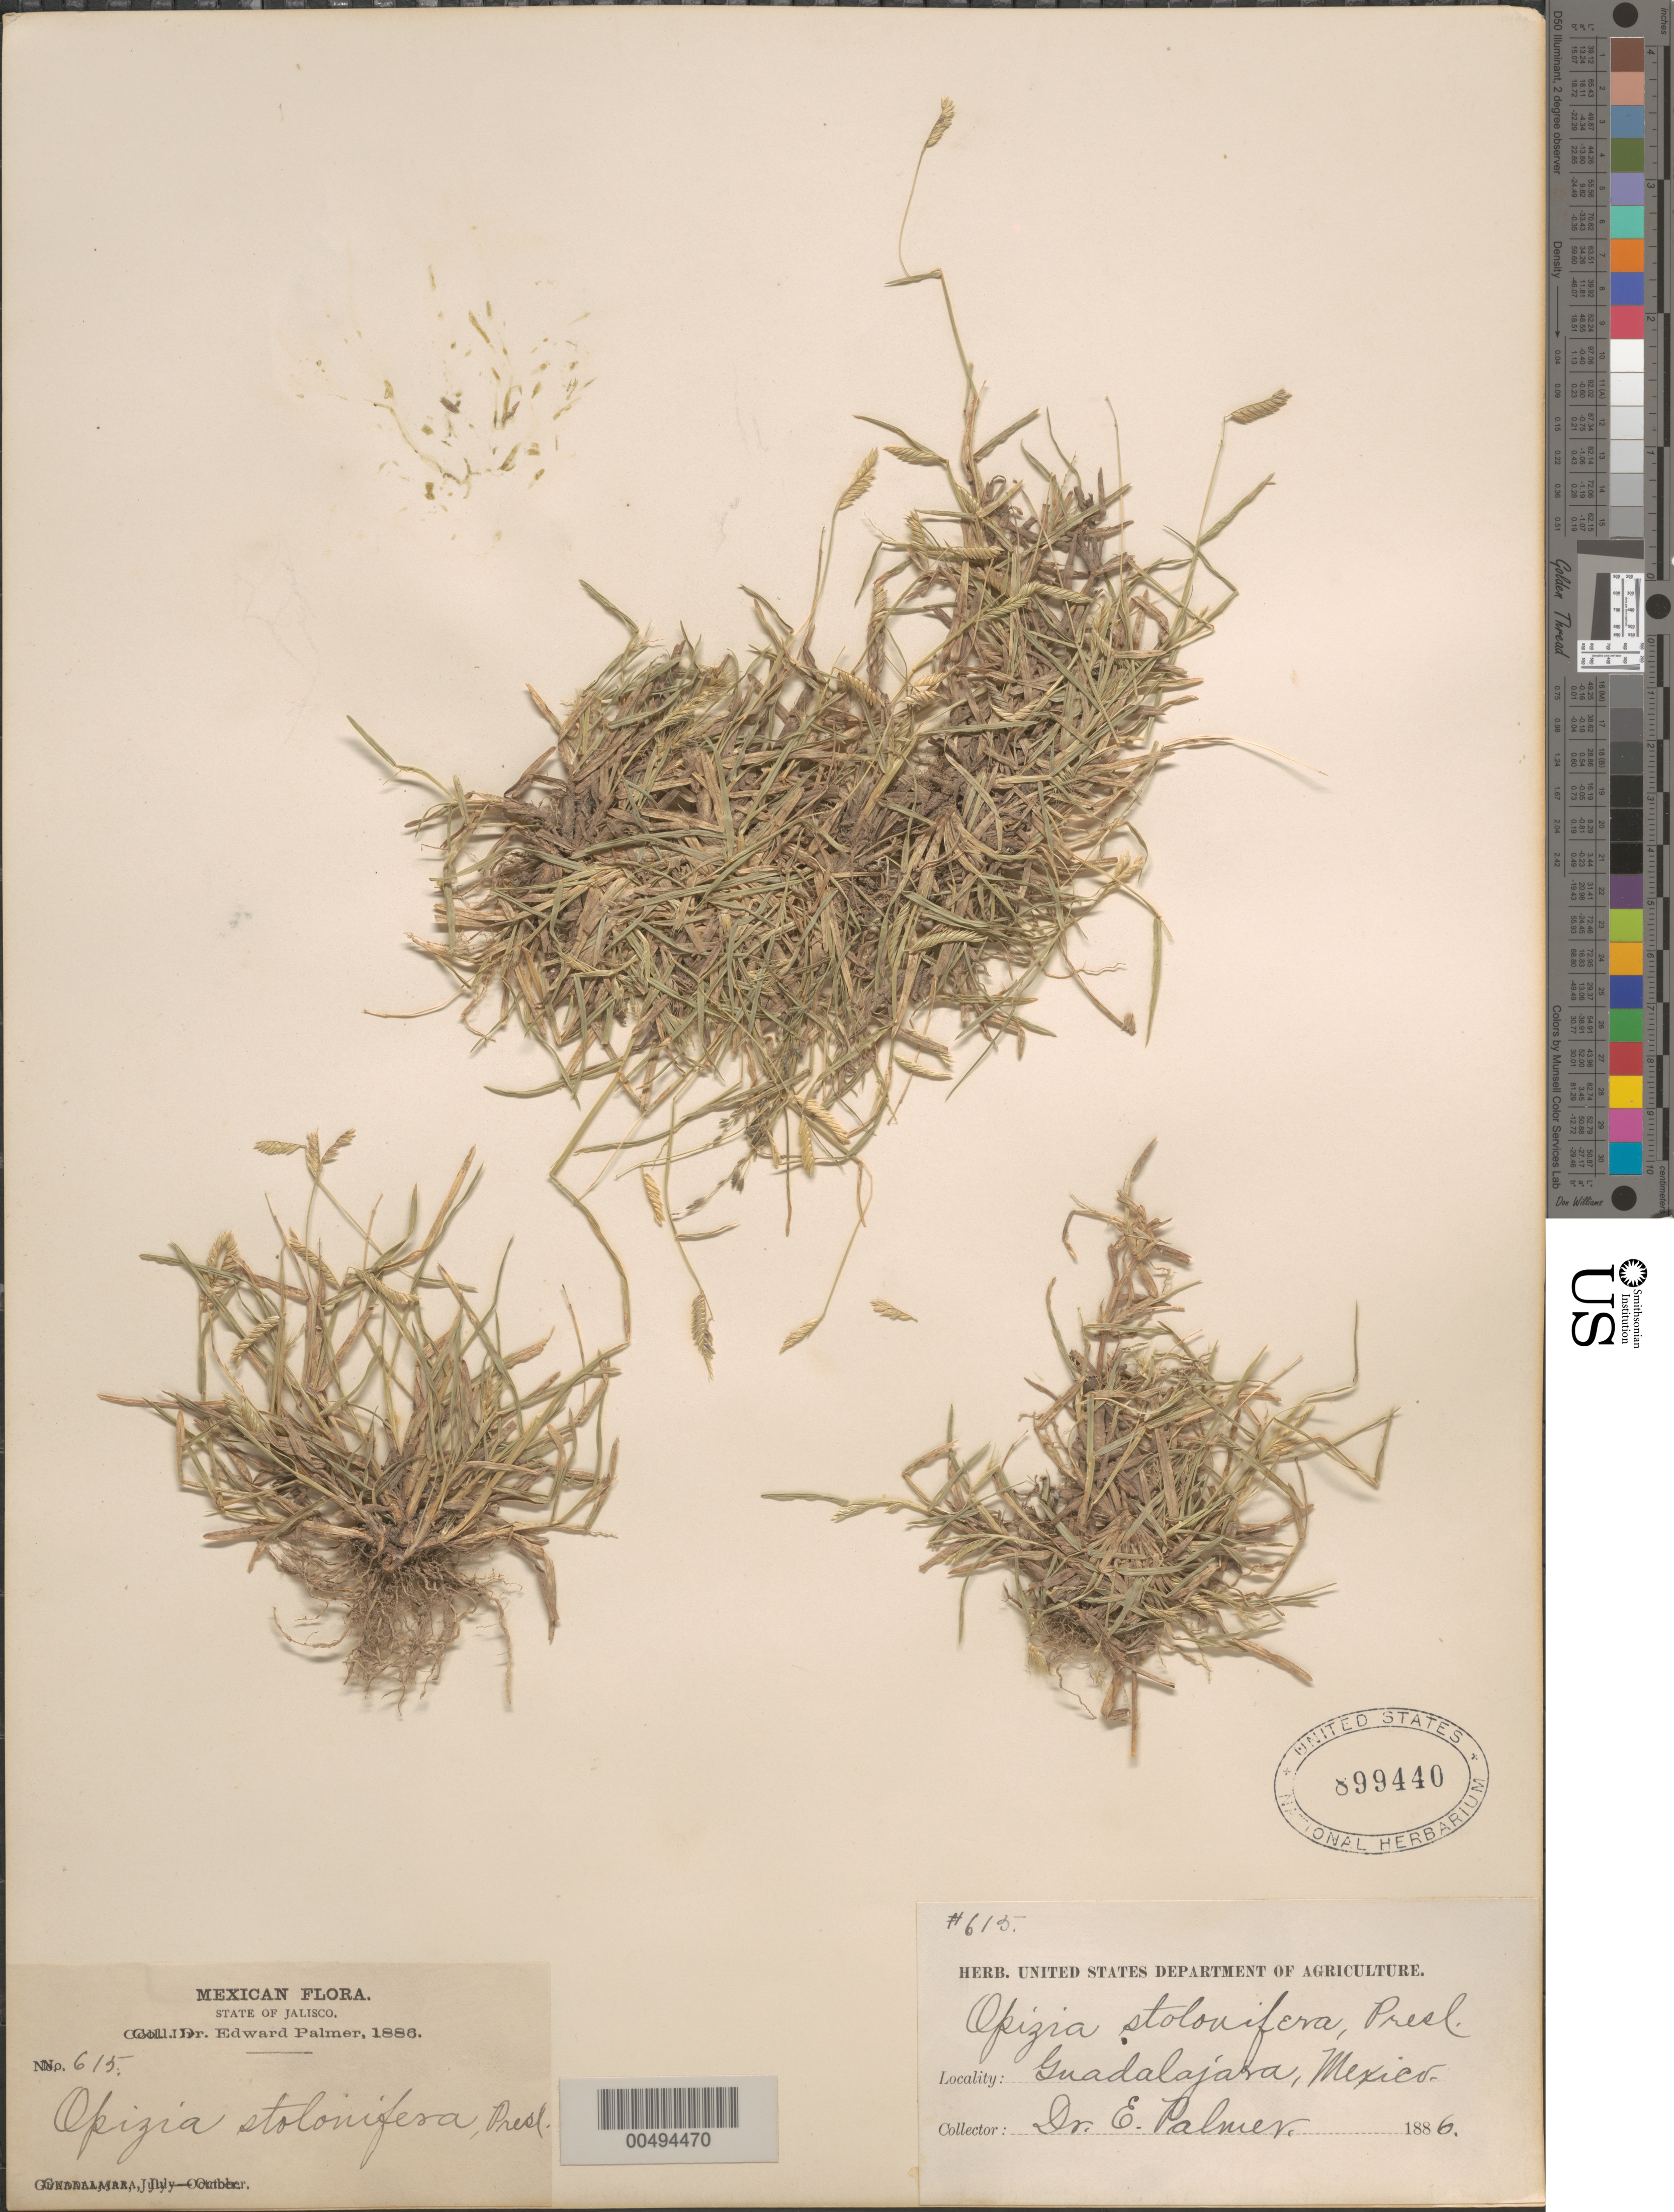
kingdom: Plantae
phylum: Tracheophyta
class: Liliopsida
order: Poales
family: Poaceae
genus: Opizia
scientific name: Opizia stolonifera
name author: J. Presl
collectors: E. Palmer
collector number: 615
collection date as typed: Jul 1886 to Oct 1886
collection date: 1886-07/1886-10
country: Mexico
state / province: Jalisco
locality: Guadalajara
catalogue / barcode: US 899440